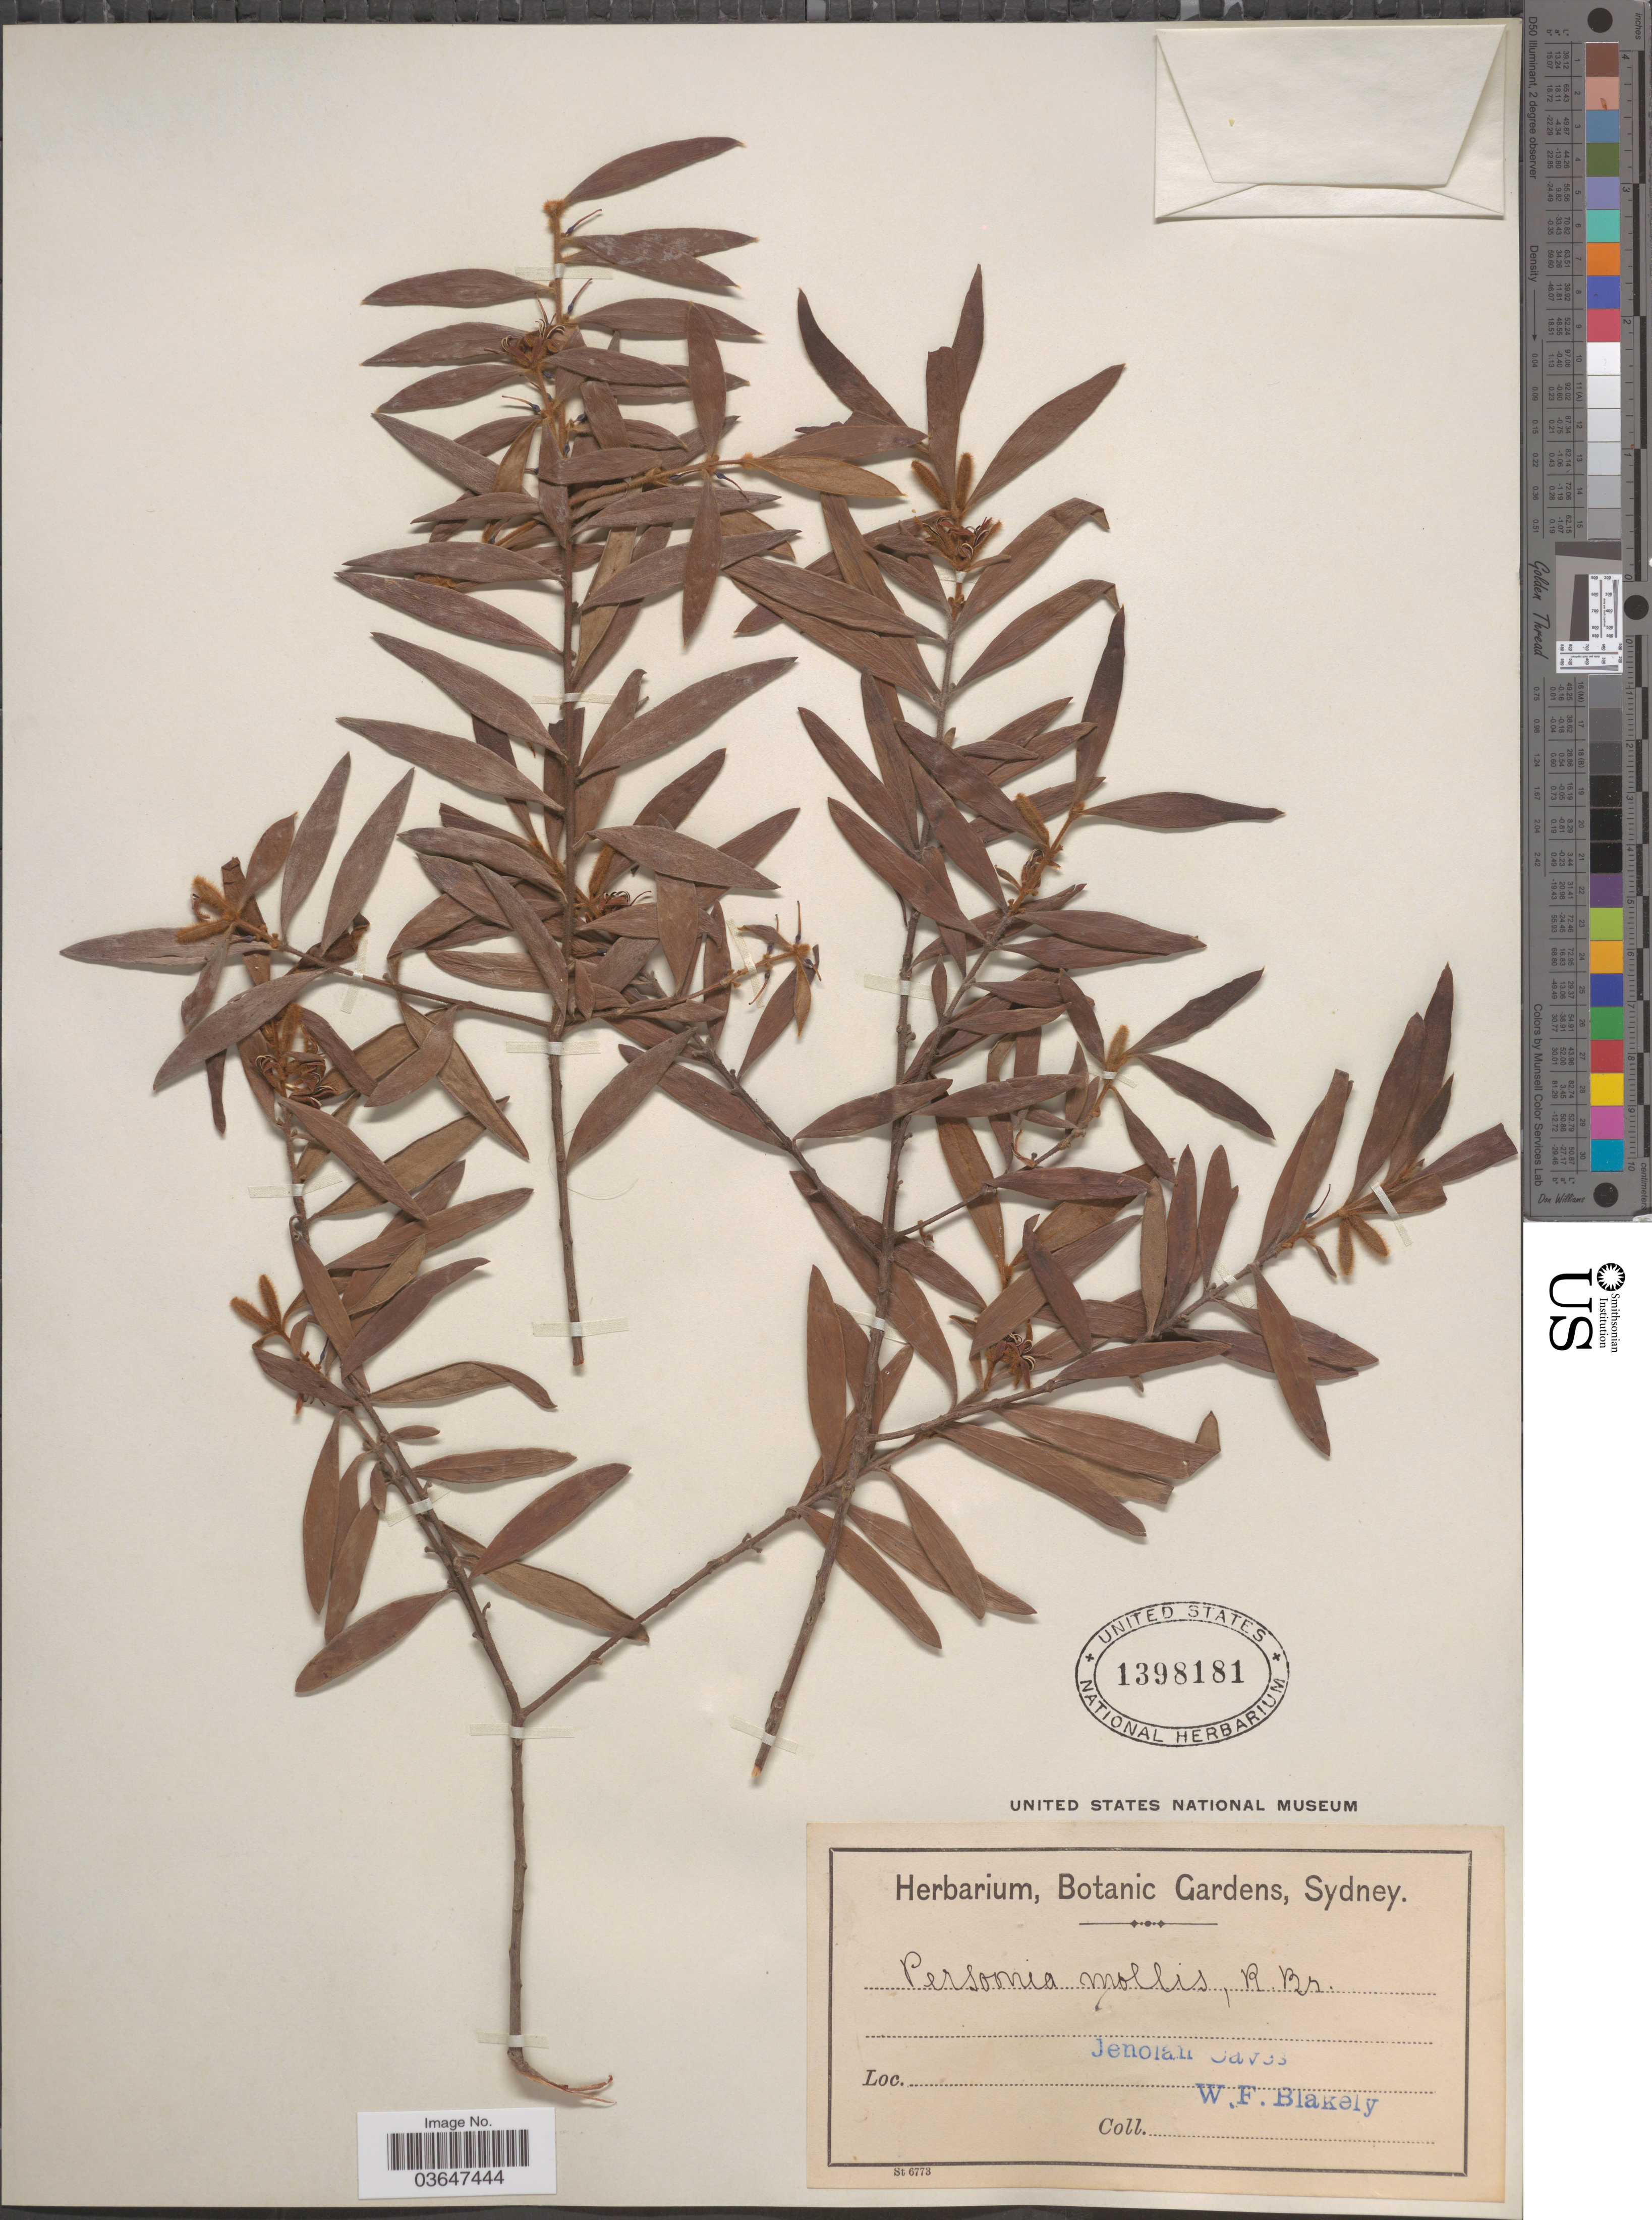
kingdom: Plantae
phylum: Tracheophyta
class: Magnoliopsida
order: Proteales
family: Proteaceae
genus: Persoonia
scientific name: Persoonia mollis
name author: R. Br.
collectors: W. Blakely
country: Australia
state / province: New South Wales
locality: Jenolan Caves.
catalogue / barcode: US 1398181